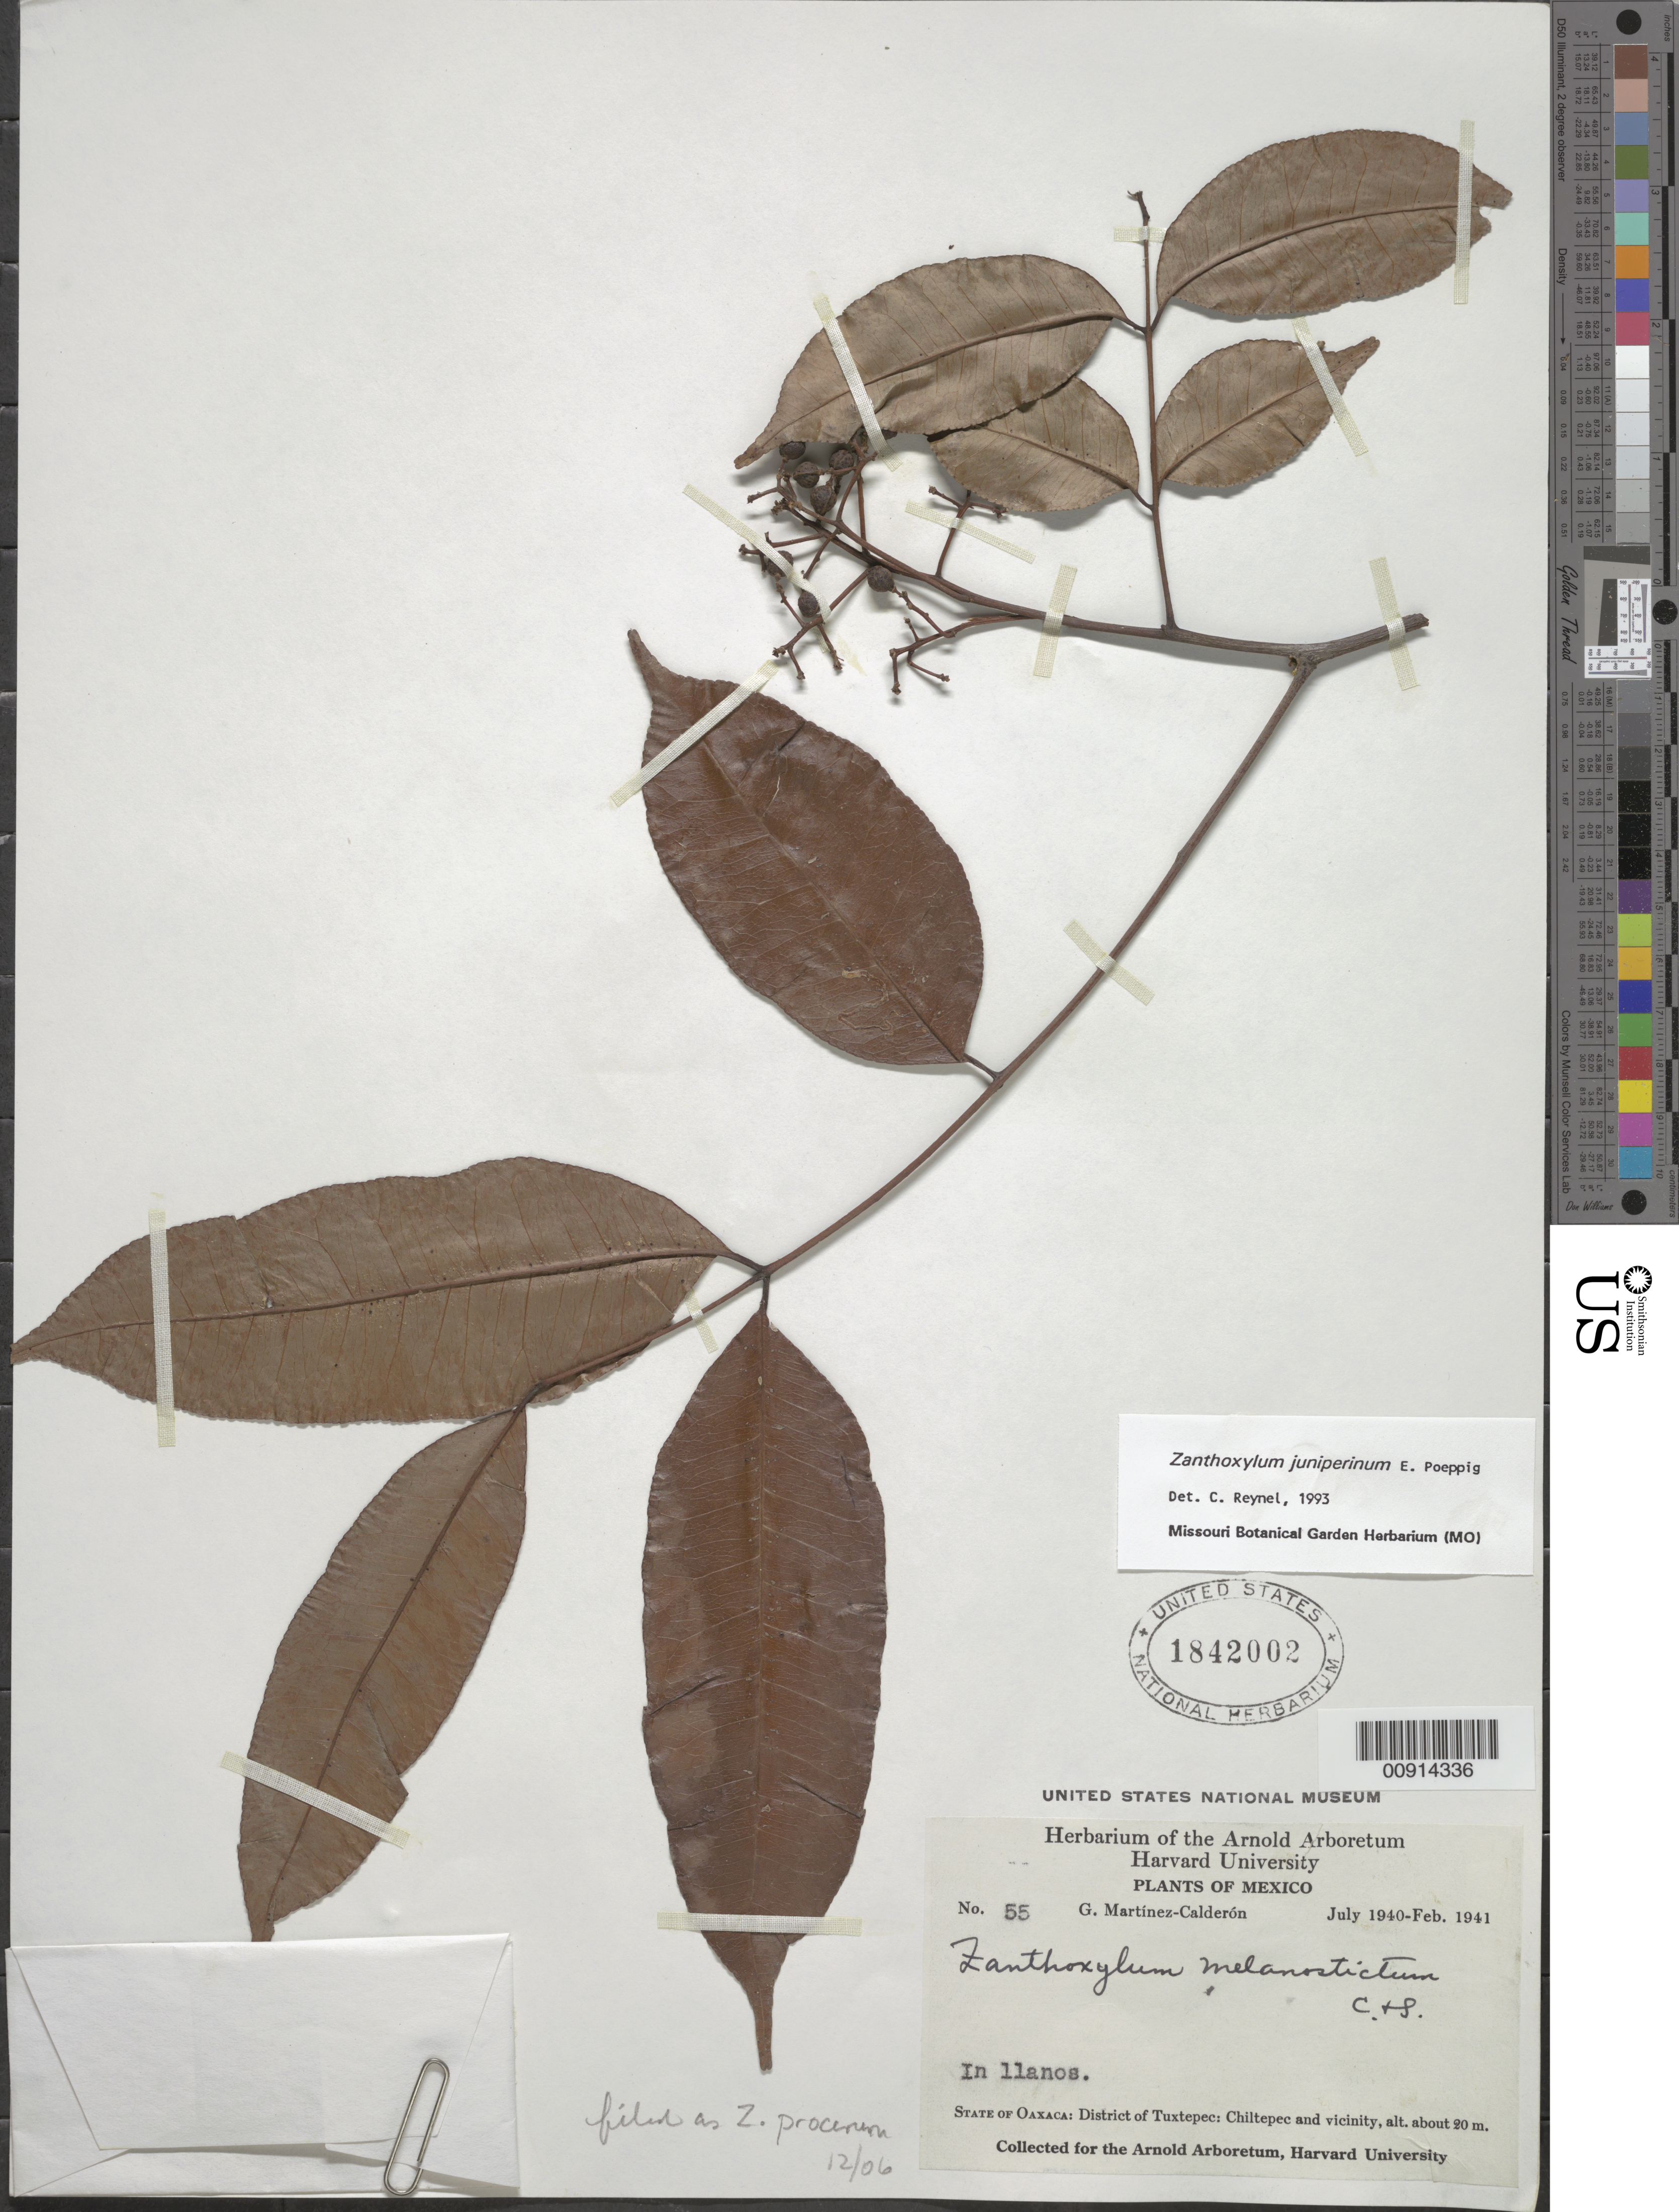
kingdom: Plantae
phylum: Tracheophyta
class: Magnoliopsida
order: Sapindales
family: Rutaceae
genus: Zanthoxylum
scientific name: Zanthoxylum procerum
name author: Donn. Sm.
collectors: G. Martinez-C.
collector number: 55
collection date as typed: Jul 1940 to -- Feb 1941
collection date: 1940-07/1941-02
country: Mexico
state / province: Oaxaca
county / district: Tuxtepec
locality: State of Oaxaca: District Tuxtepec: Chiltepec and vicinity.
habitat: In llanos.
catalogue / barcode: US 1842002